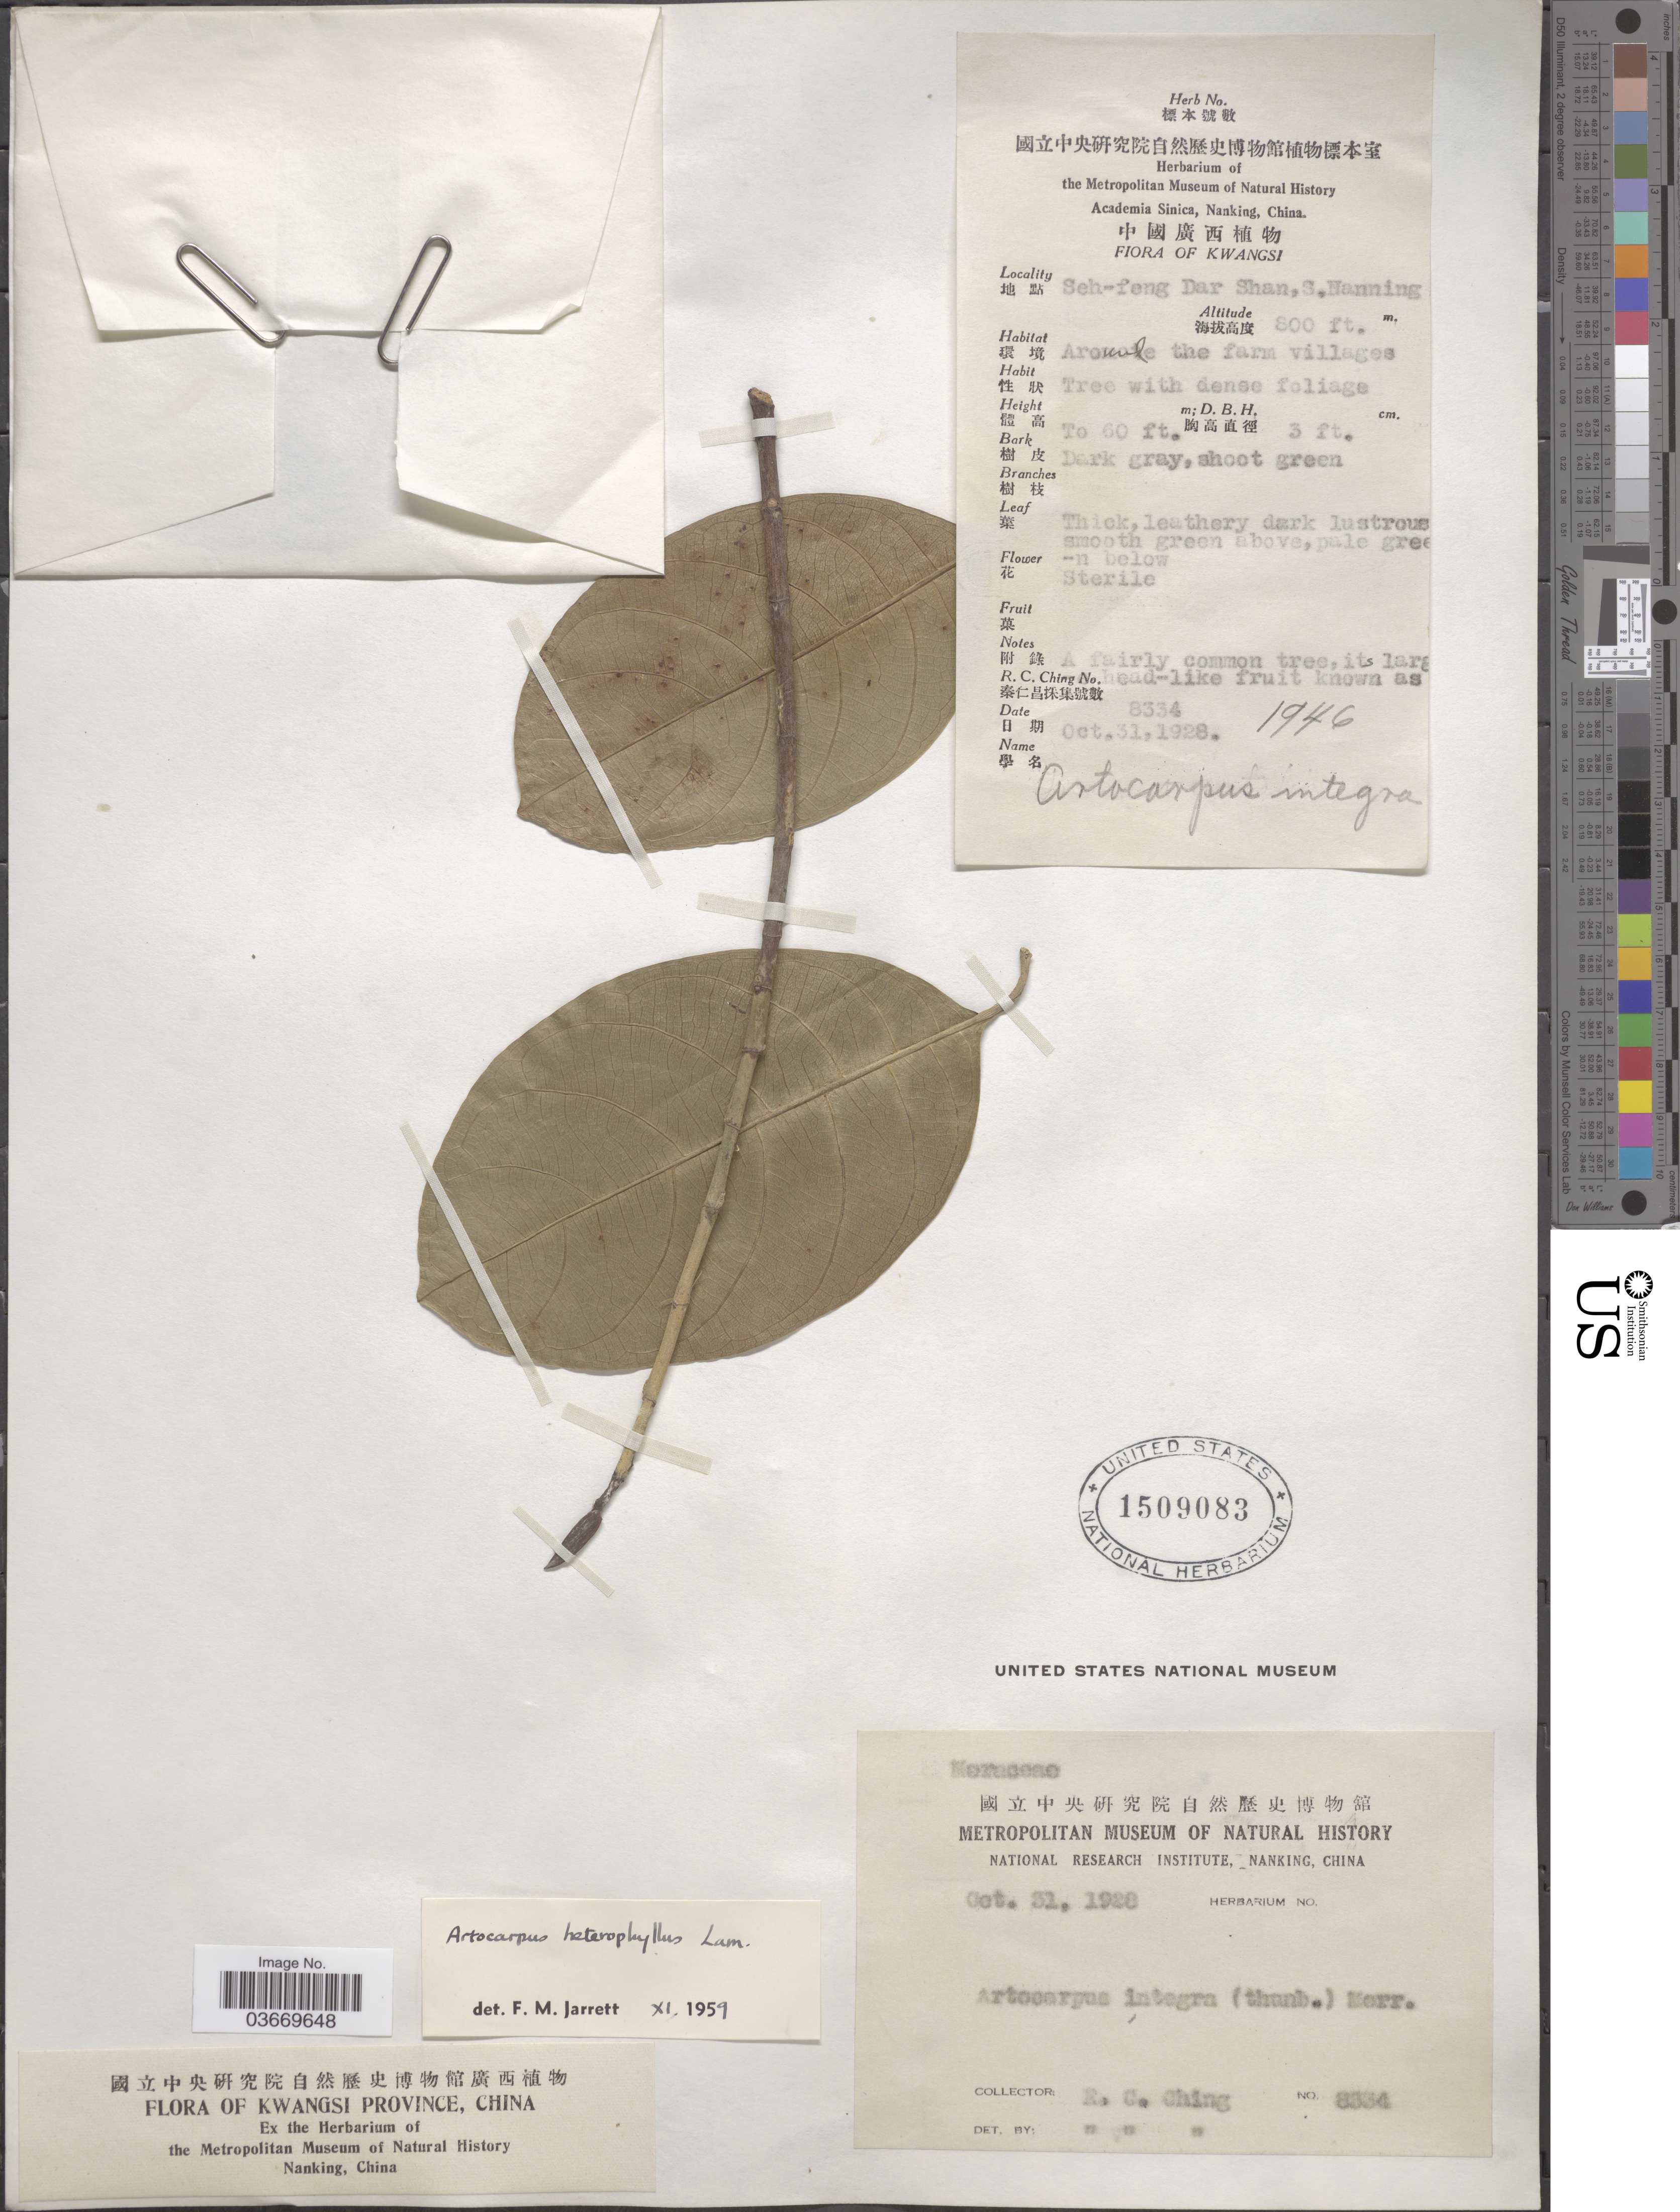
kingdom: Plantae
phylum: Tracheophyta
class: Magnoliopsida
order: Rosales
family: Moraceae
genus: Artocarpus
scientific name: Artocarpus heterophyllus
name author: Lam.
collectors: R. C. Ching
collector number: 8334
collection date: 1928-10-31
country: China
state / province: Guangxi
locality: Kwangsi. Seh-feng Dar Shan, S. Nanning.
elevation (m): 244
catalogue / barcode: US 1509083